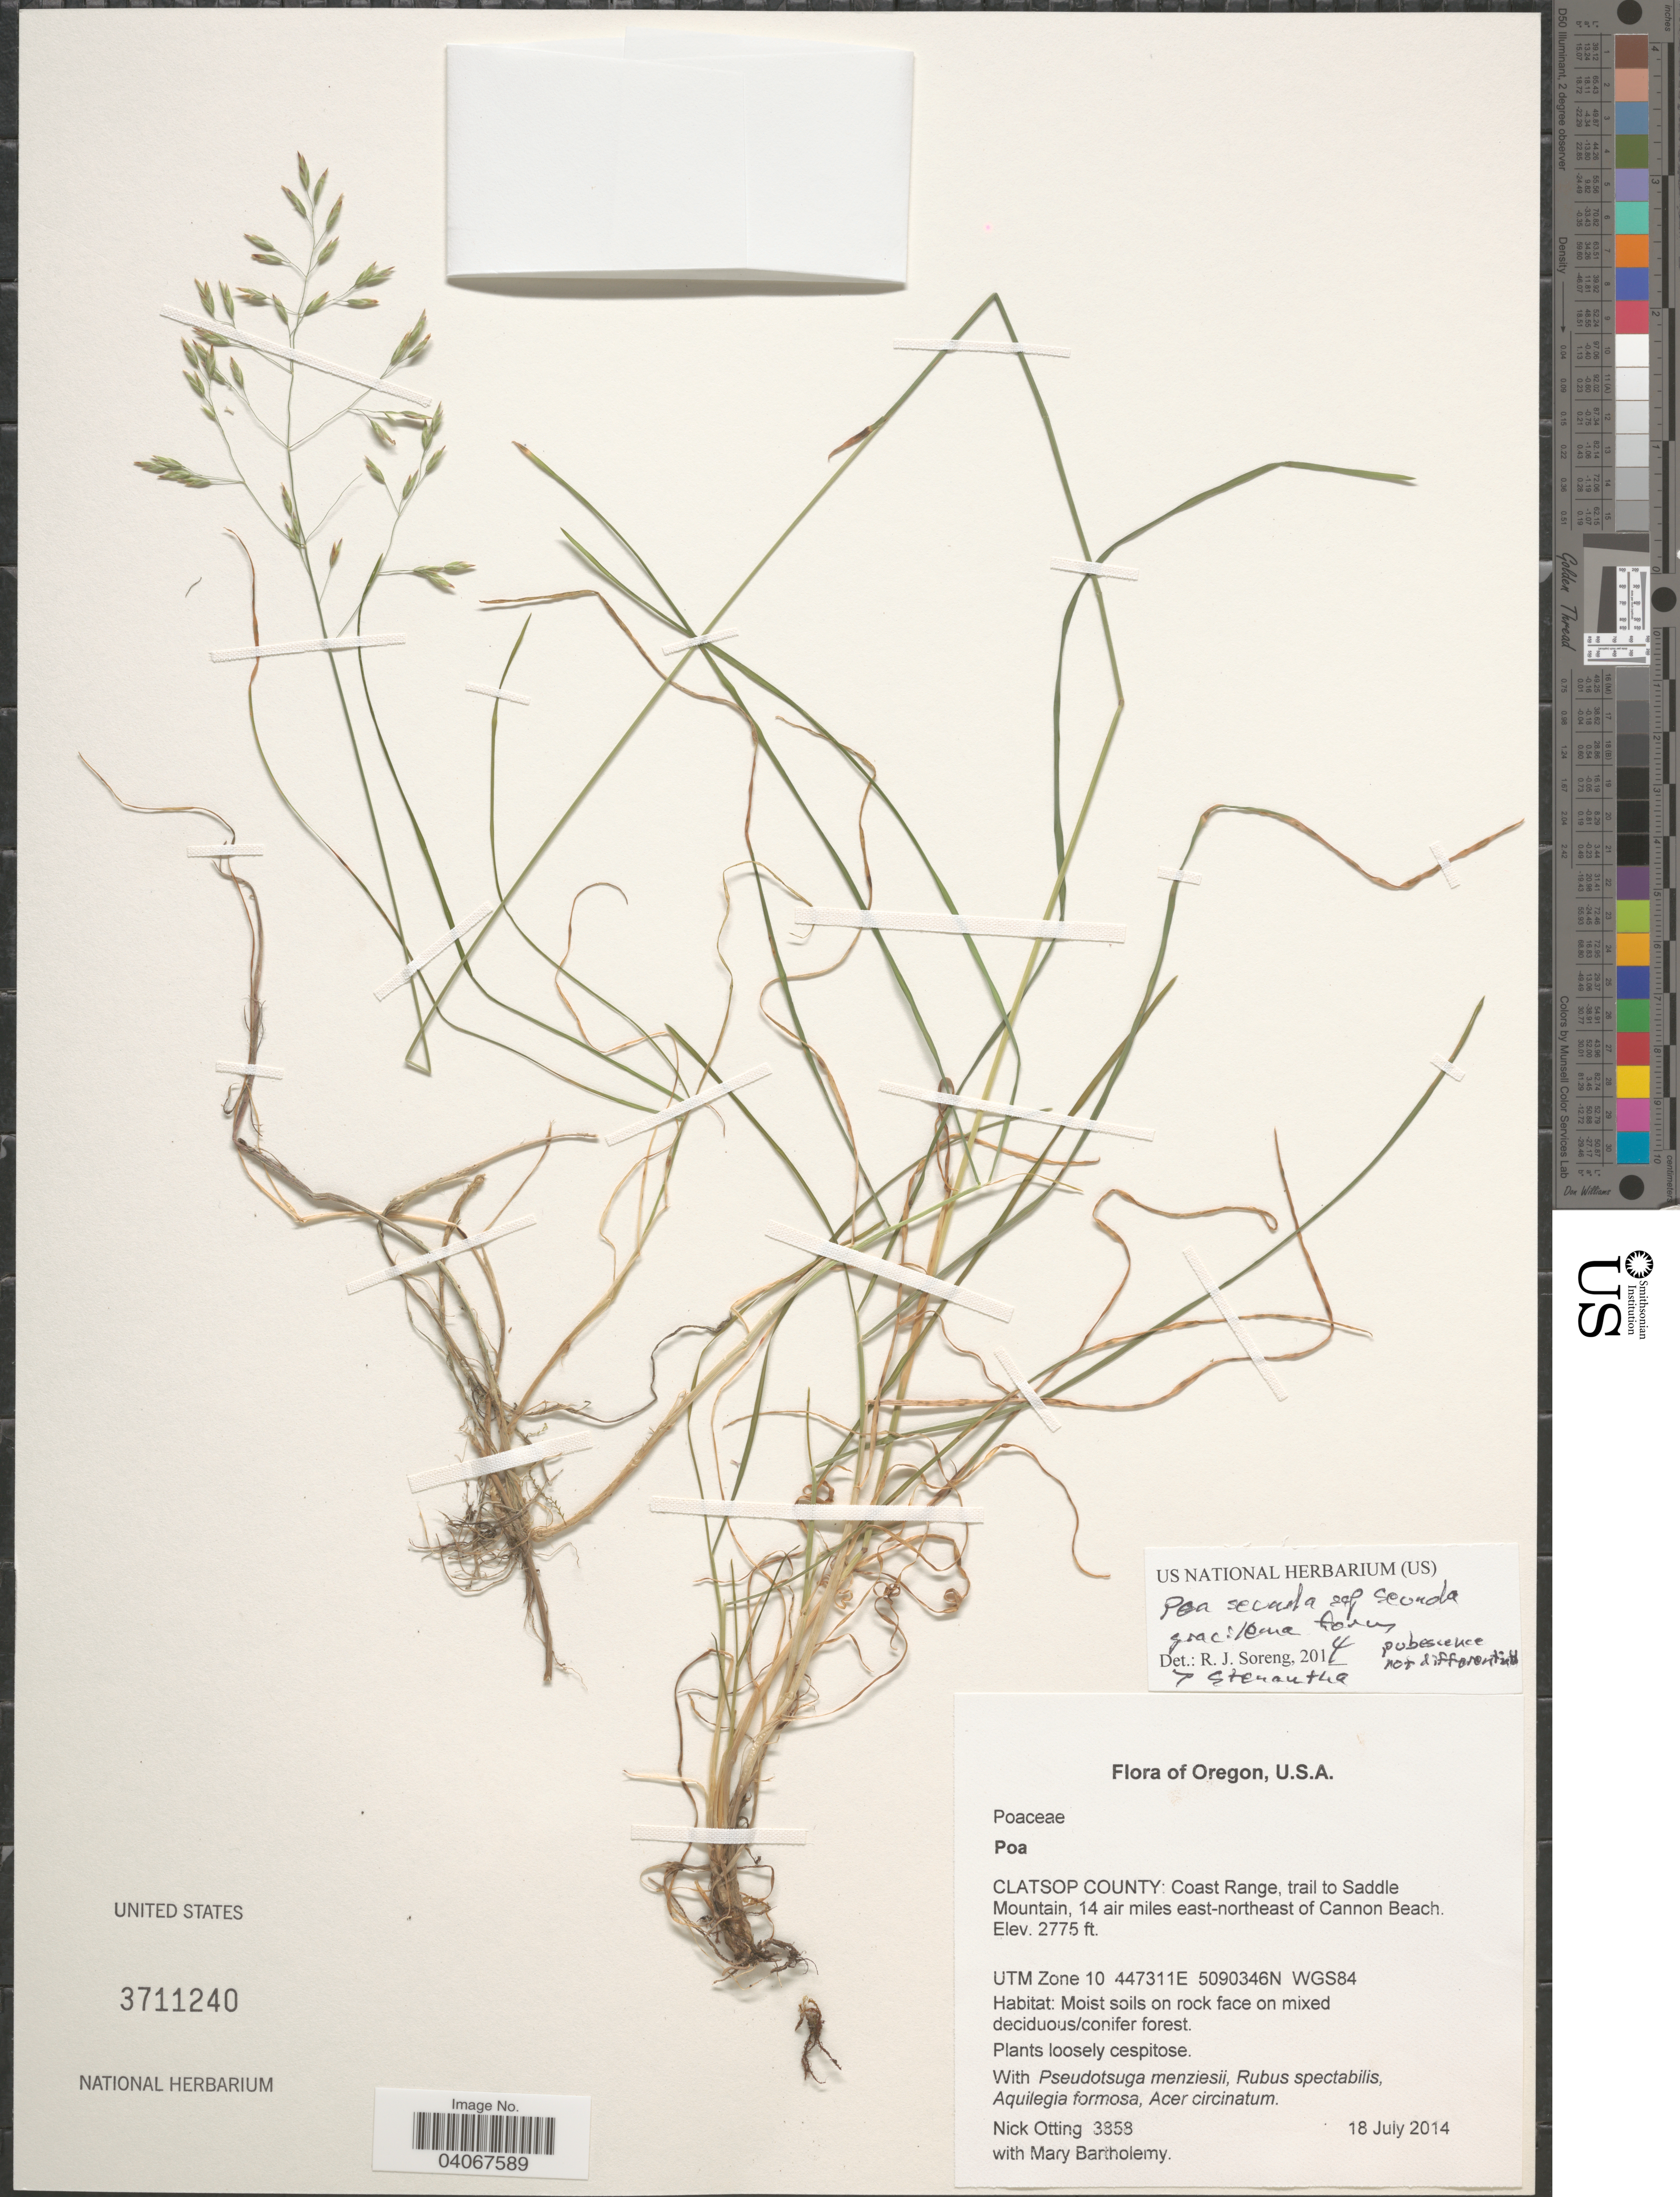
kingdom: Plantae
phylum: Tracheophyta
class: Liliopsida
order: Poales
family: Poaceae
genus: Poa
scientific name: Poa secunda subsp. secunda var. secunda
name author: J. Presl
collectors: N. Otting & M. Bartholemy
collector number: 3858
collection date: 2014-07-18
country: United States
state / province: Oregon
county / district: Clatsop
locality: Clatsop County: Coast Range, trail to Saddle Mountain, 14 air miles east-northeast of Cannon Beach. UTM Zone 10 WGS84.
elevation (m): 846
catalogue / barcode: US 3711240